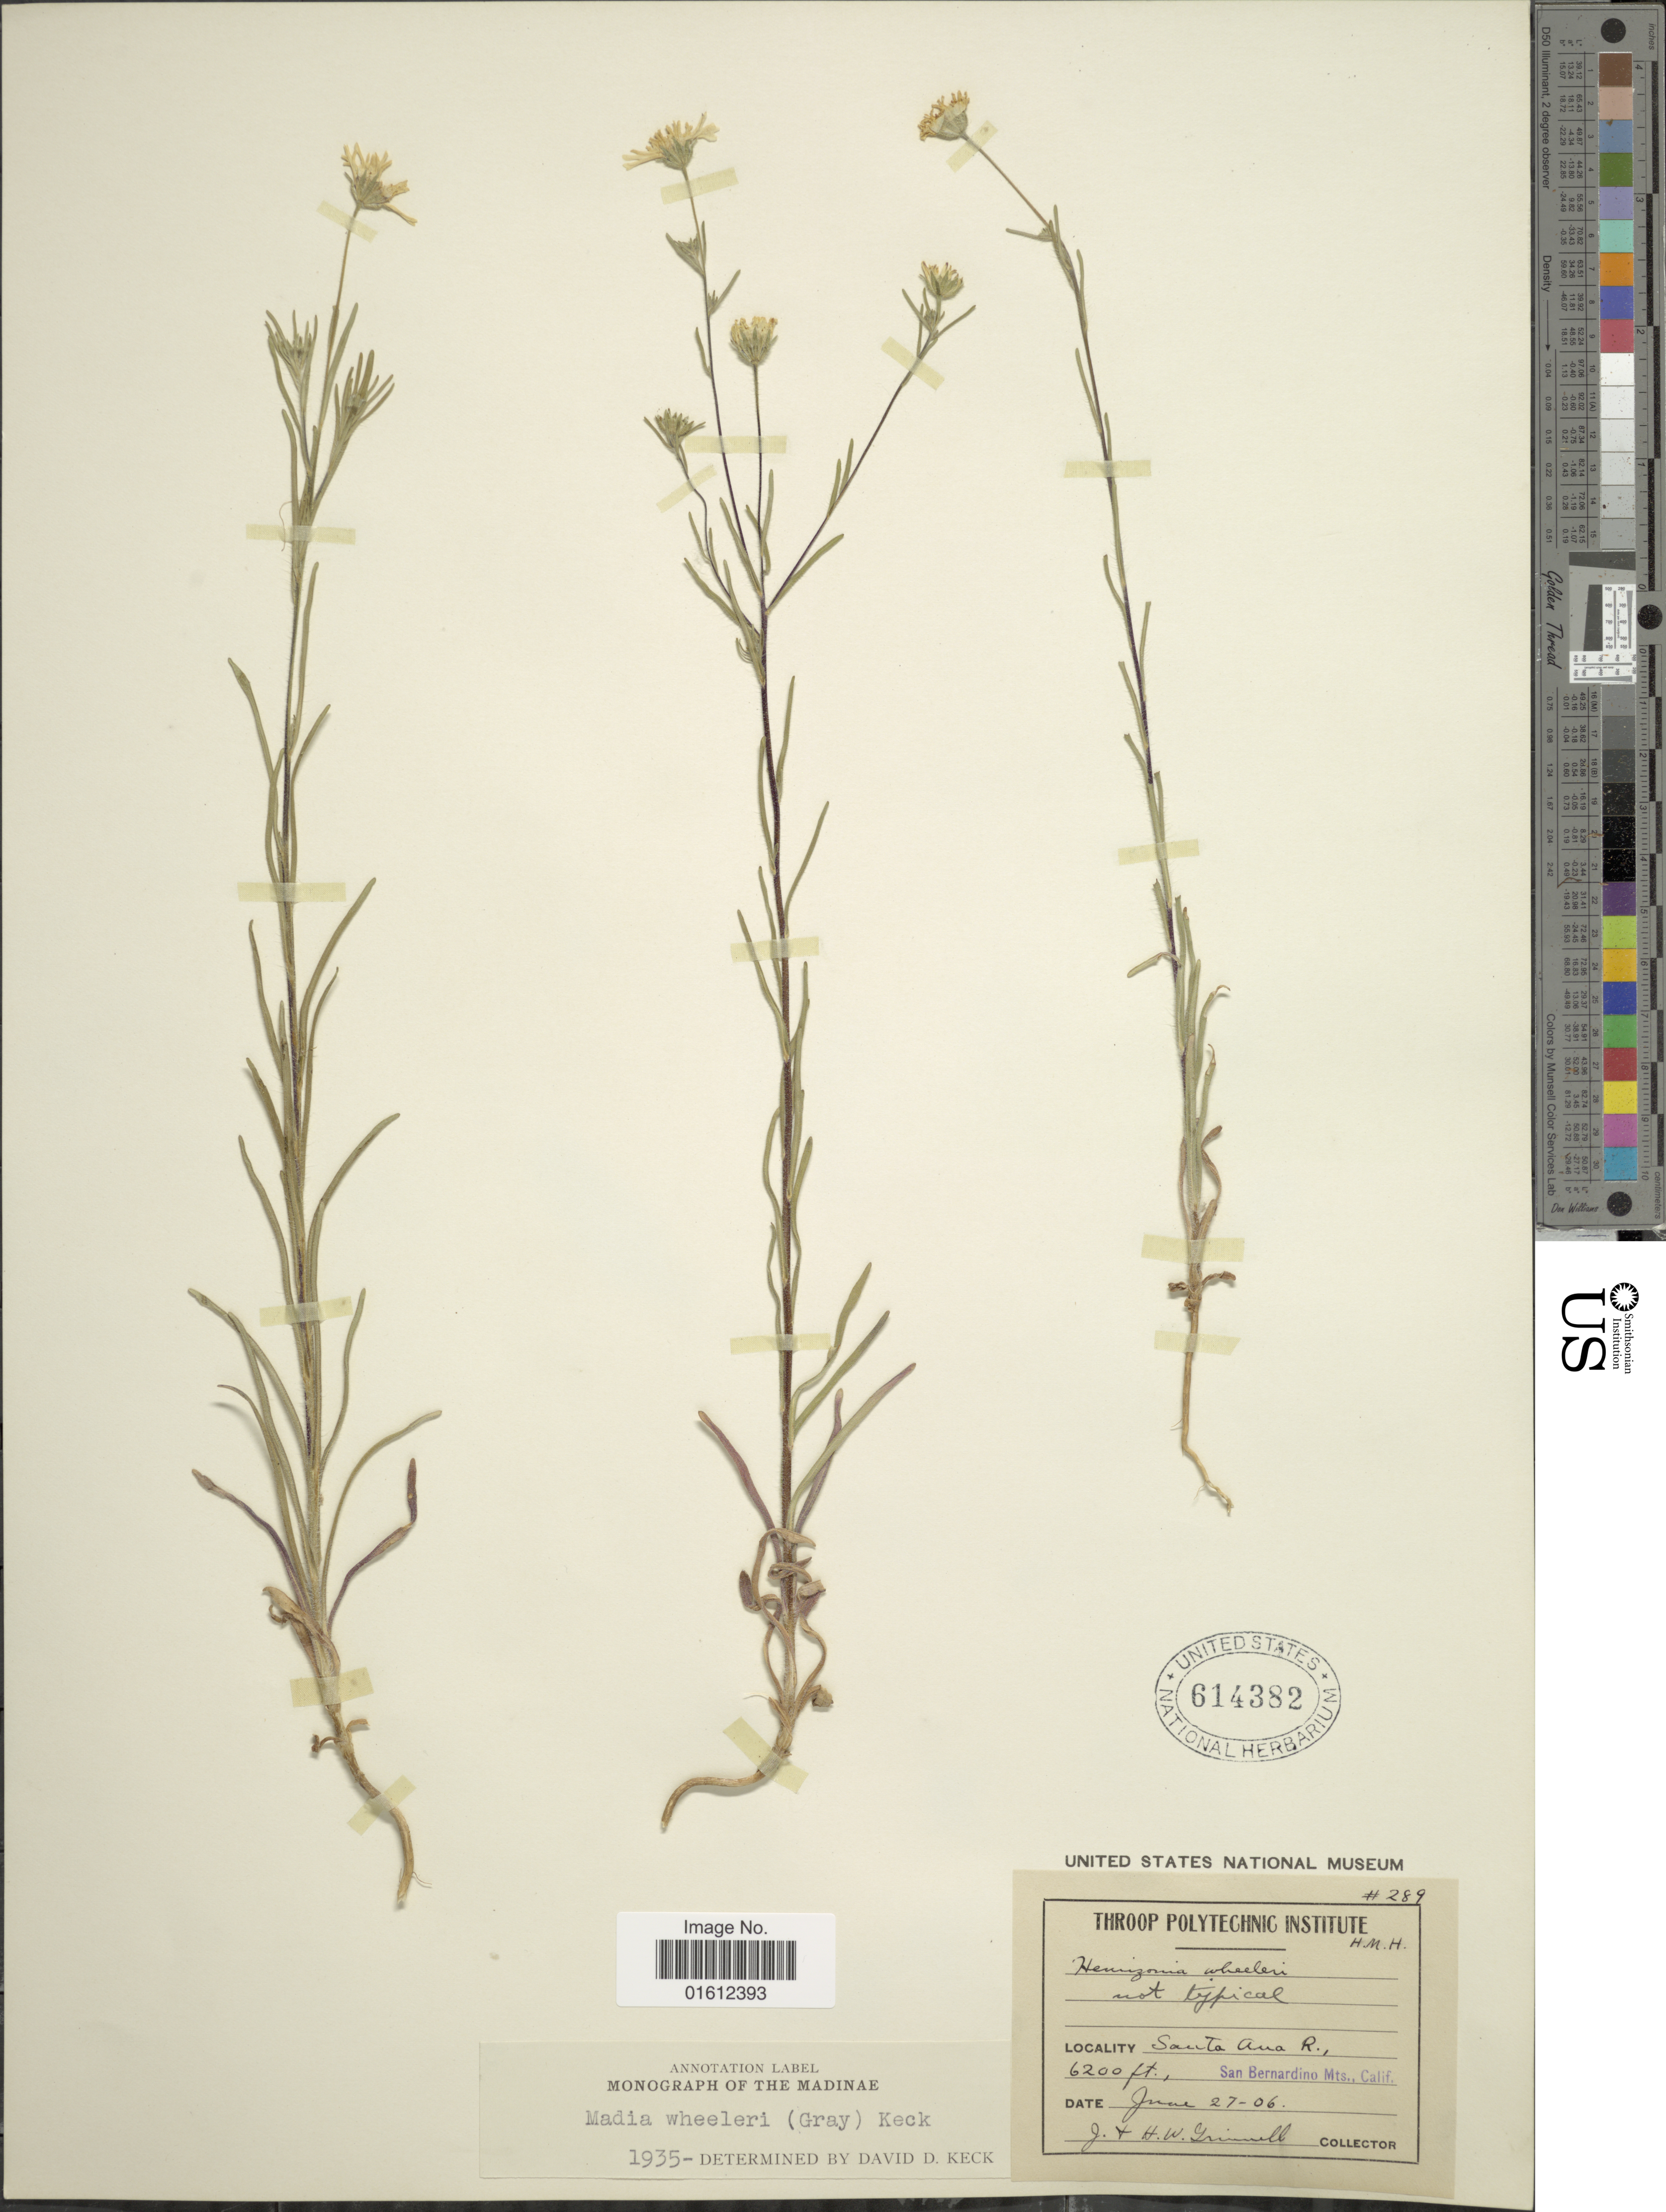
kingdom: Plantae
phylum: Tracheophyta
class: Magnoliopsida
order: Asterales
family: Asteraceae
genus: Madia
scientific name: Madia elegans subsp. elegans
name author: D. Don ex Lindl.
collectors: J. Grinnell & H. Grinnell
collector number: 289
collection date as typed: Transcribed d/m/y: 27/6/6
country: United States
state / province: California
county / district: San Bernardino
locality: Santa Ana R., San Bernardino Mts.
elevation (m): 1890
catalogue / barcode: US 614382